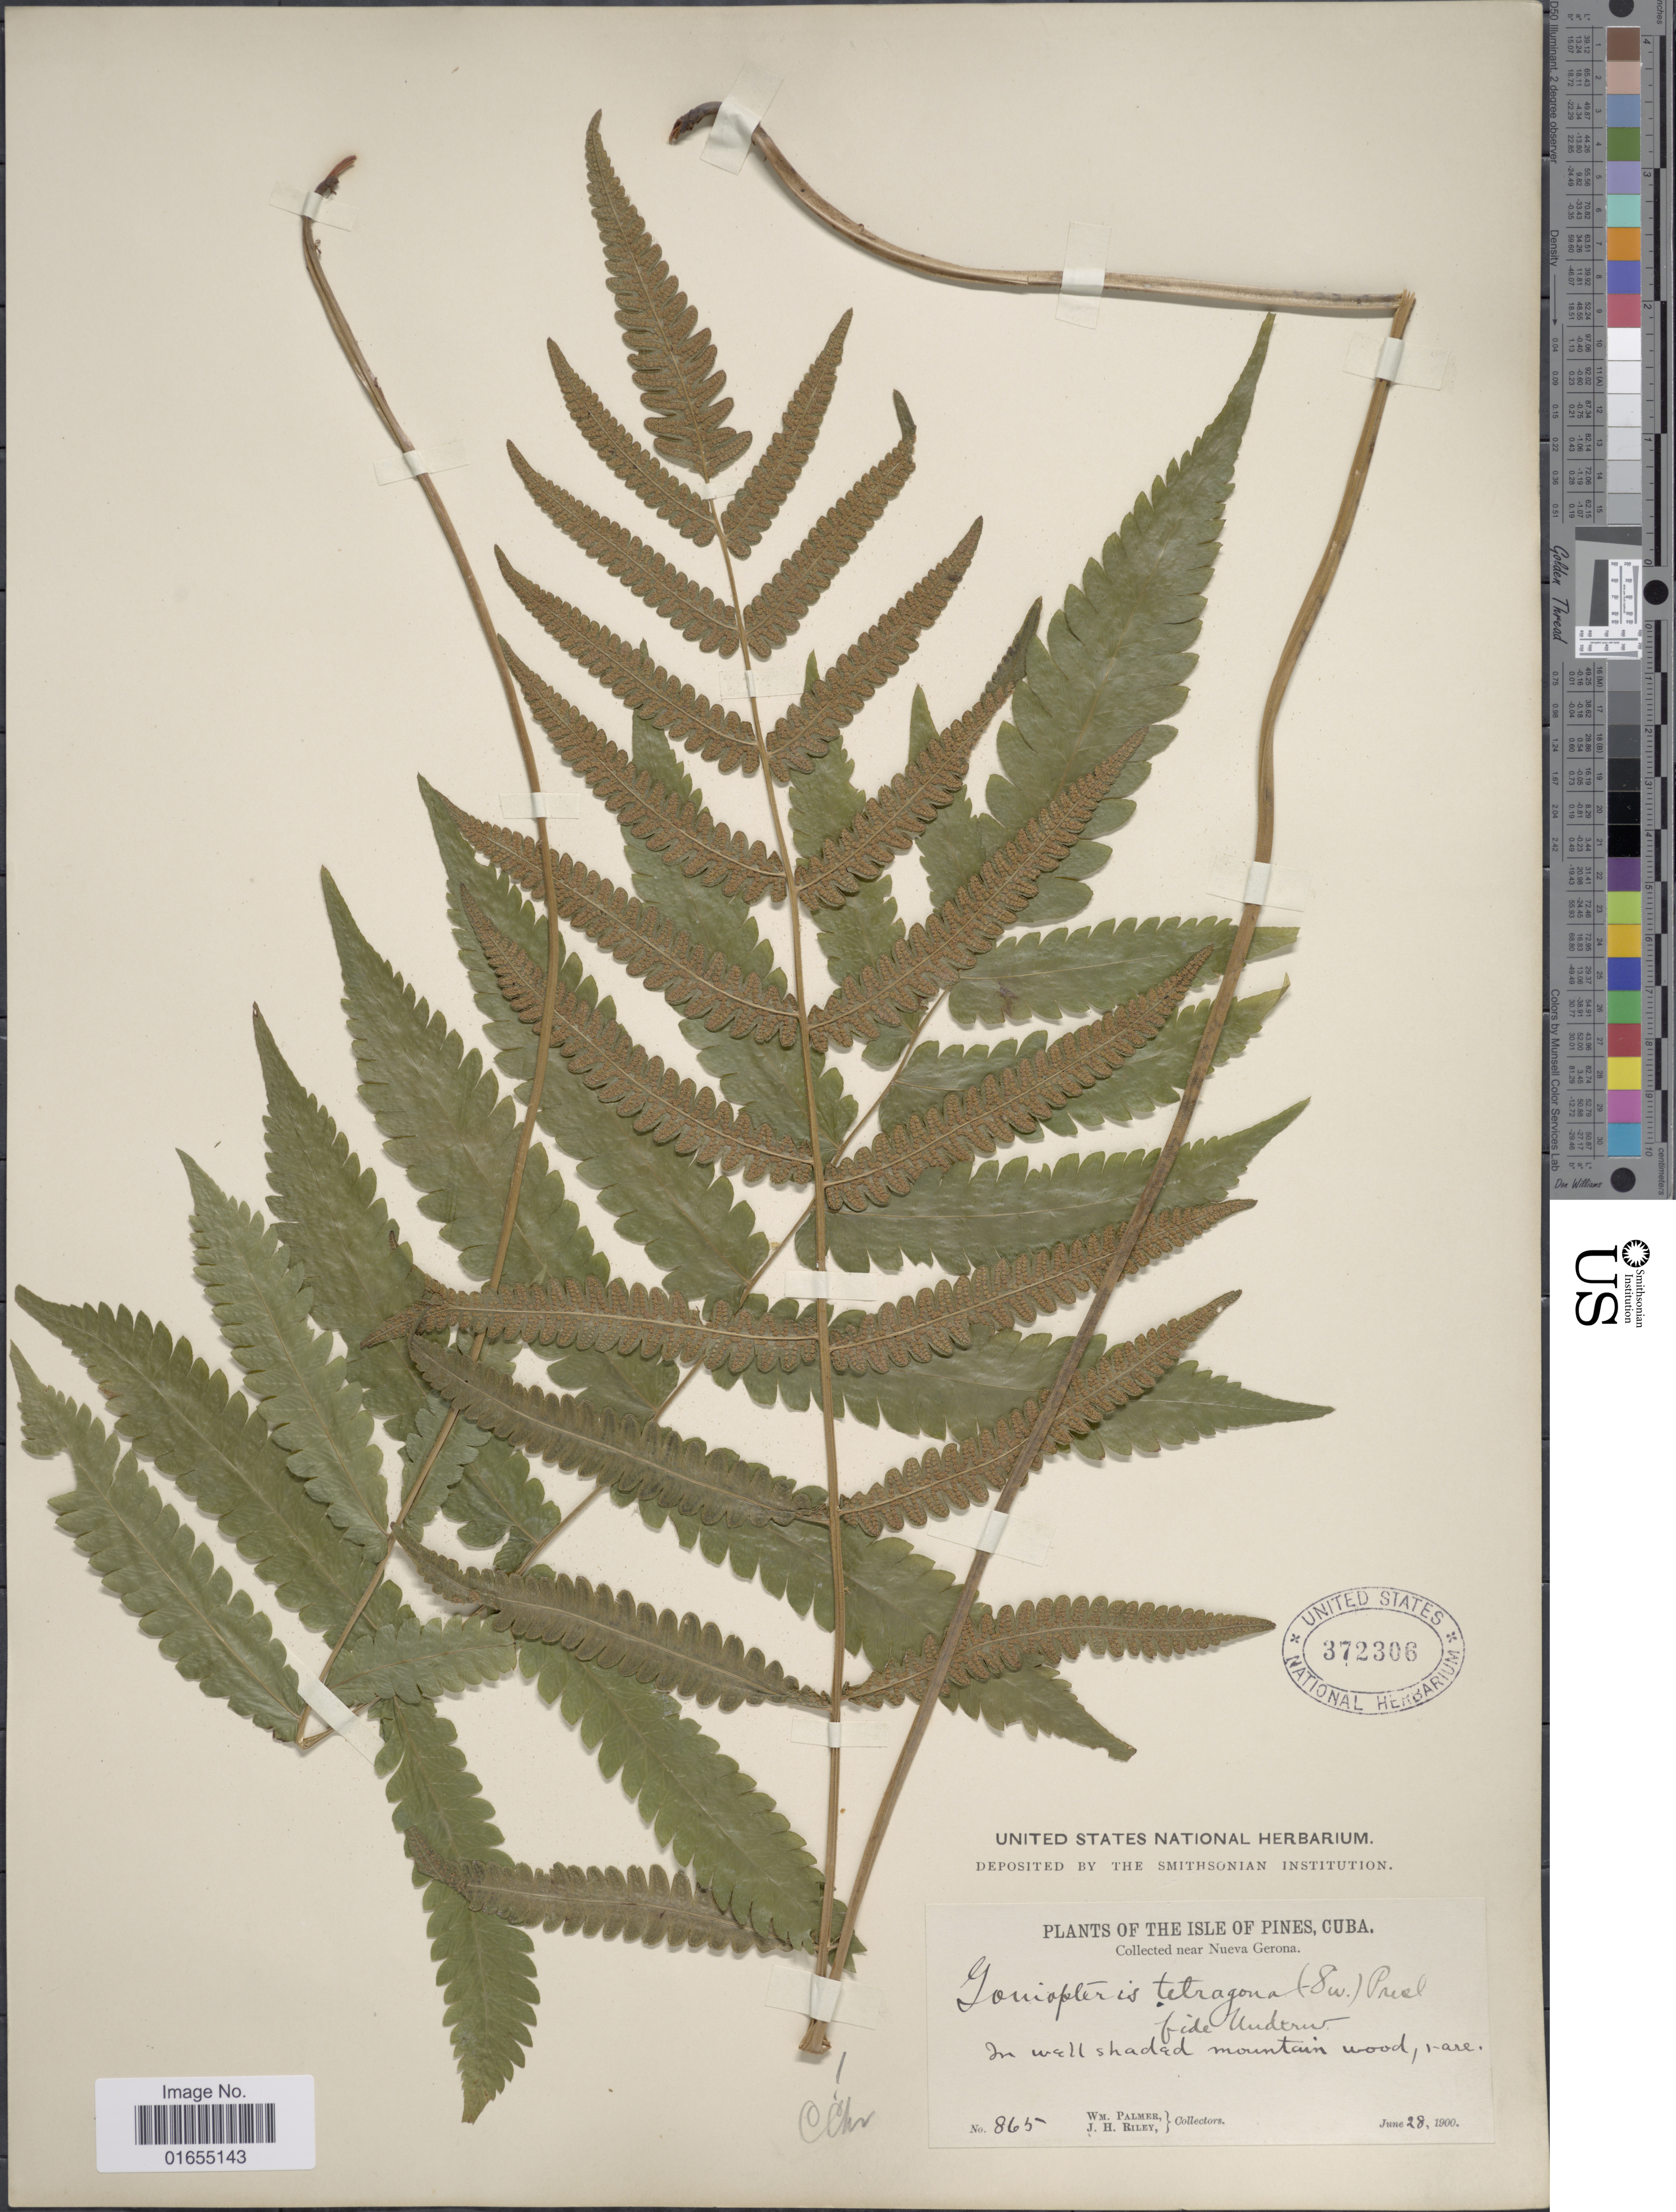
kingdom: Plantae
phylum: Tracheophyta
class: Polypodiopsida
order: Polypodiales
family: Thelypteridaceae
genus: Goniopteris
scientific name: Goniopteris subtetragona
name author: (Link) Vareschi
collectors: W. Palmer & J. H. Riley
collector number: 865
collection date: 1900-06-28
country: Cuba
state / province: Isla de la Juventud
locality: Isle of Pines, near Nueva Gerona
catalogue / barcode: US 372306